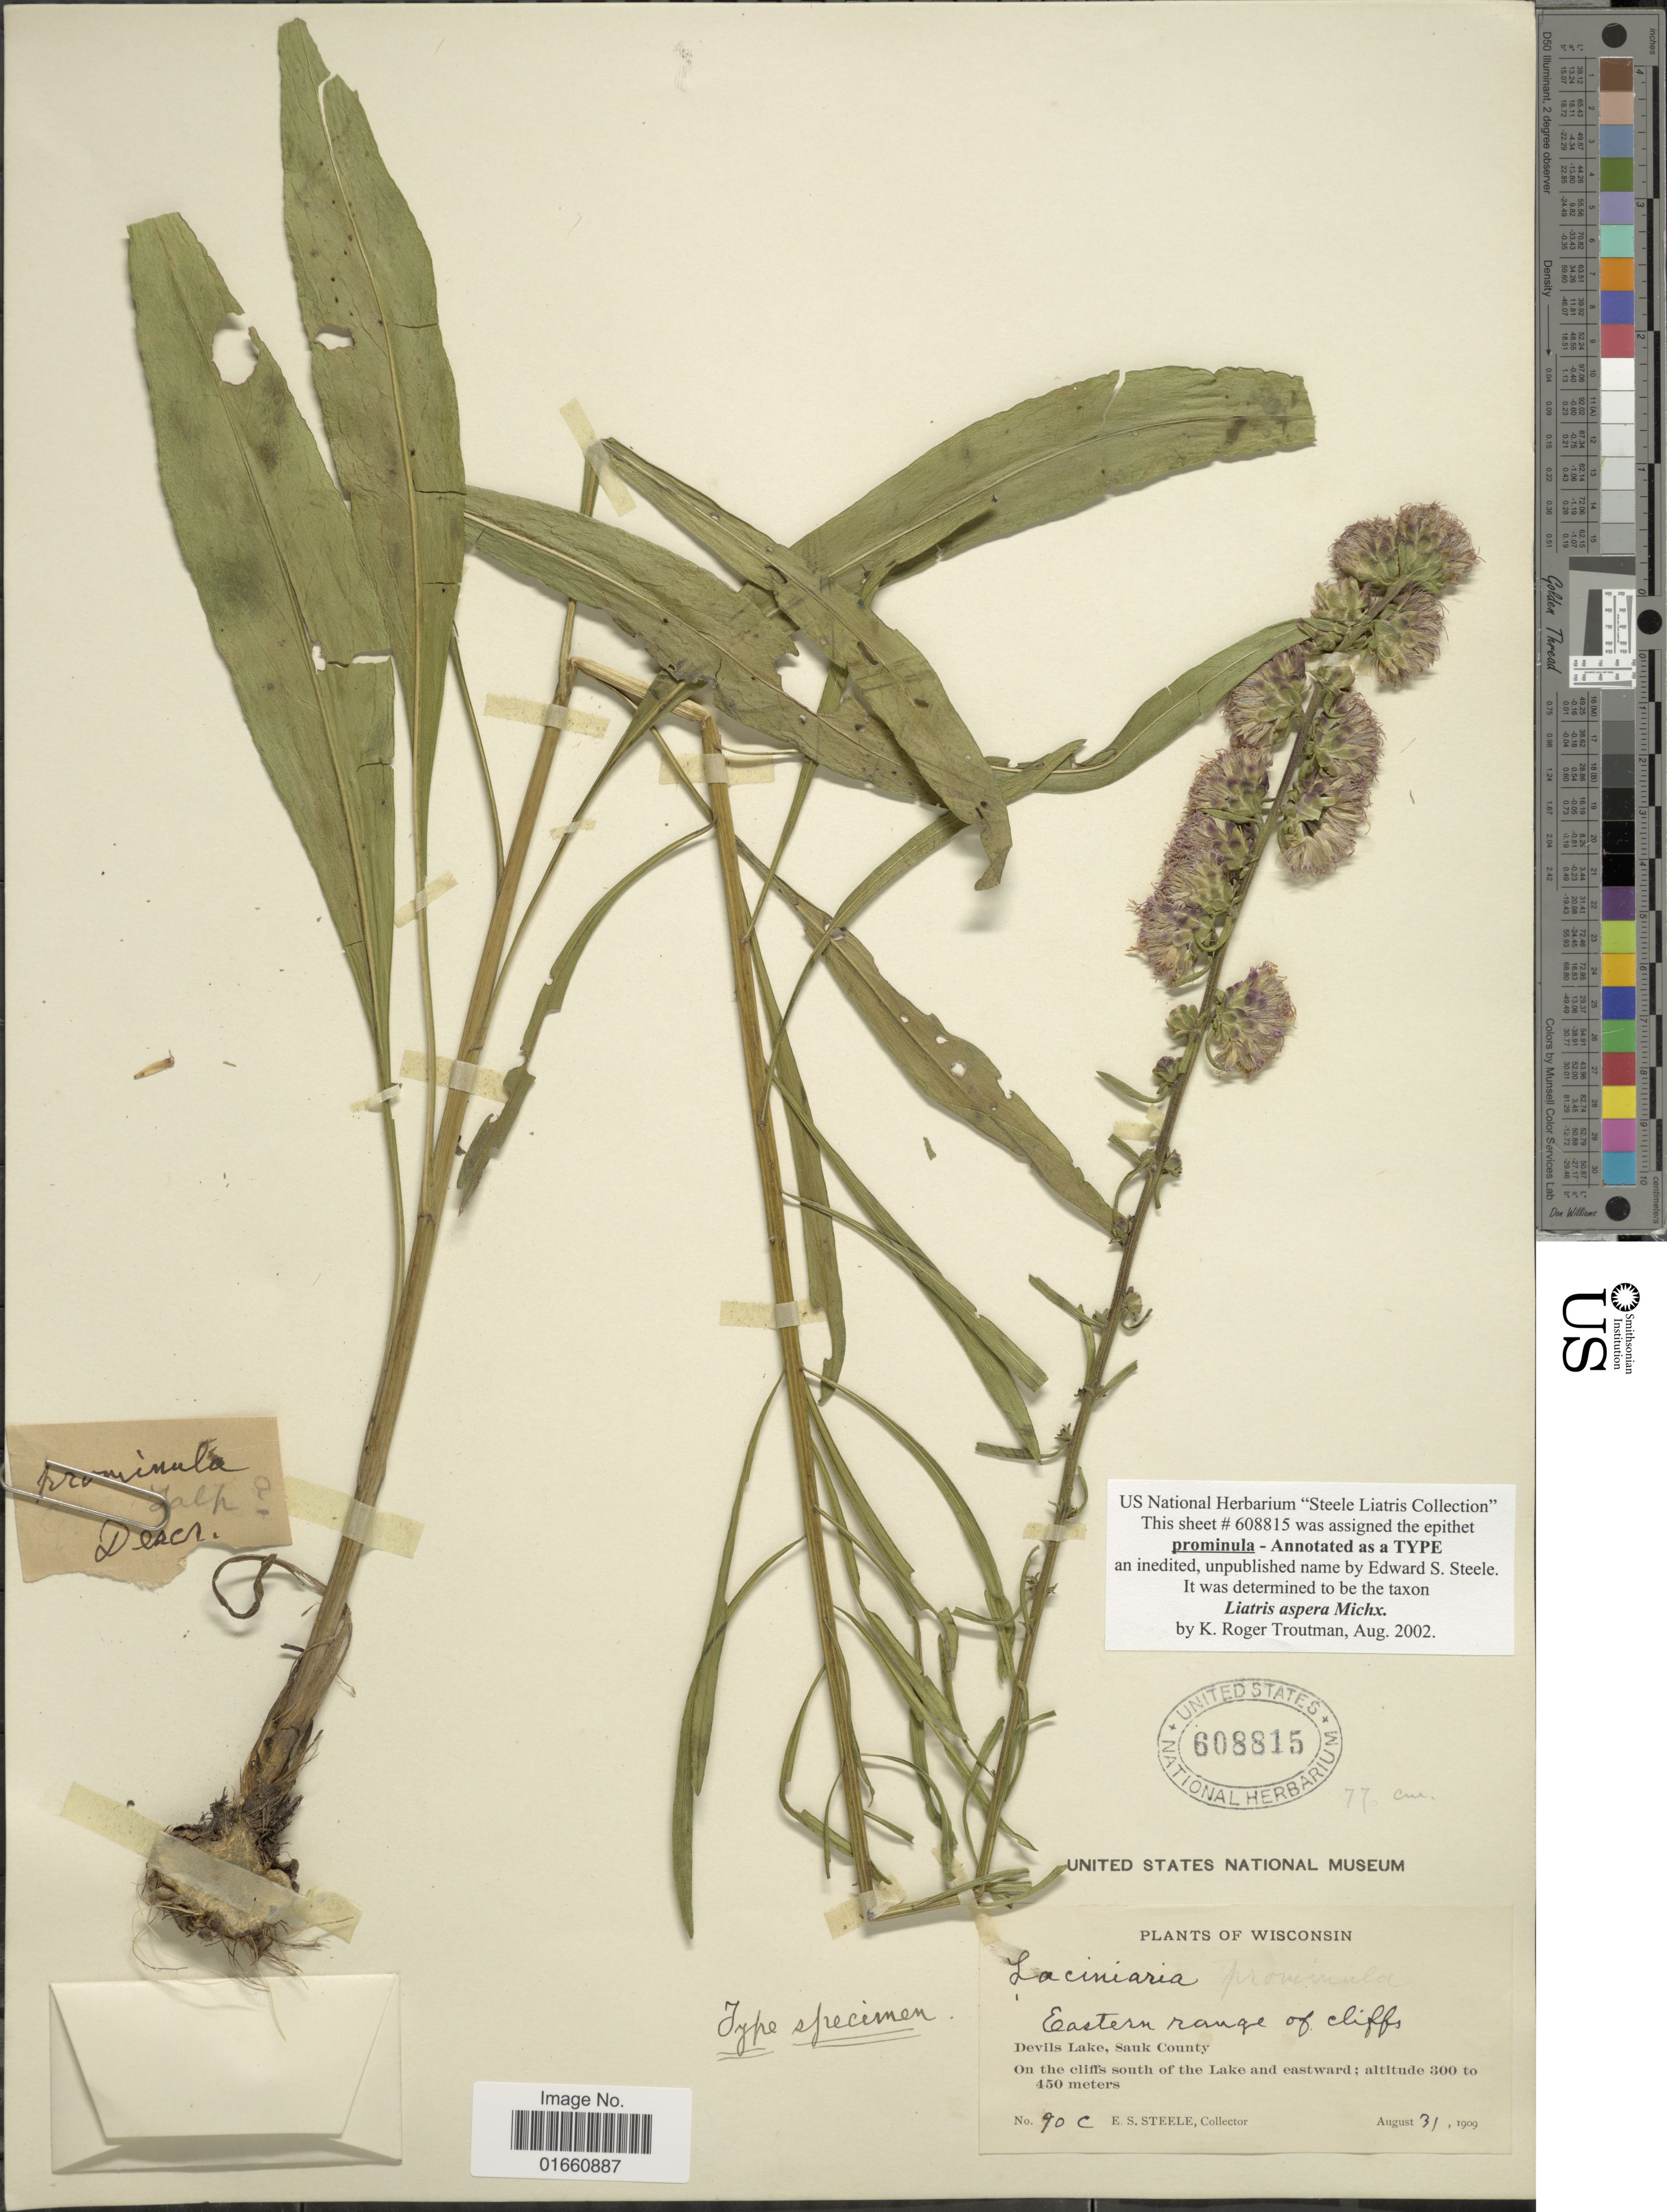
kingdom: Plantae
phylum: Tracheophyta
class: Magnoliopsida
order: Asterales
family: Asteraceae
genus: Liatris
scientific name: Liatris aspera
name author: Michx.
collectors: E. Steele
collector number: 90c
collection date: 1909-08-31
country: United States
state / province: Wisconsin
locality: Eastern range of cliffs, Devils Lake, Sauk County, On the cliffs south of the Lake and eastward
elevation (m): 300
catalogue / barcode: US 608815